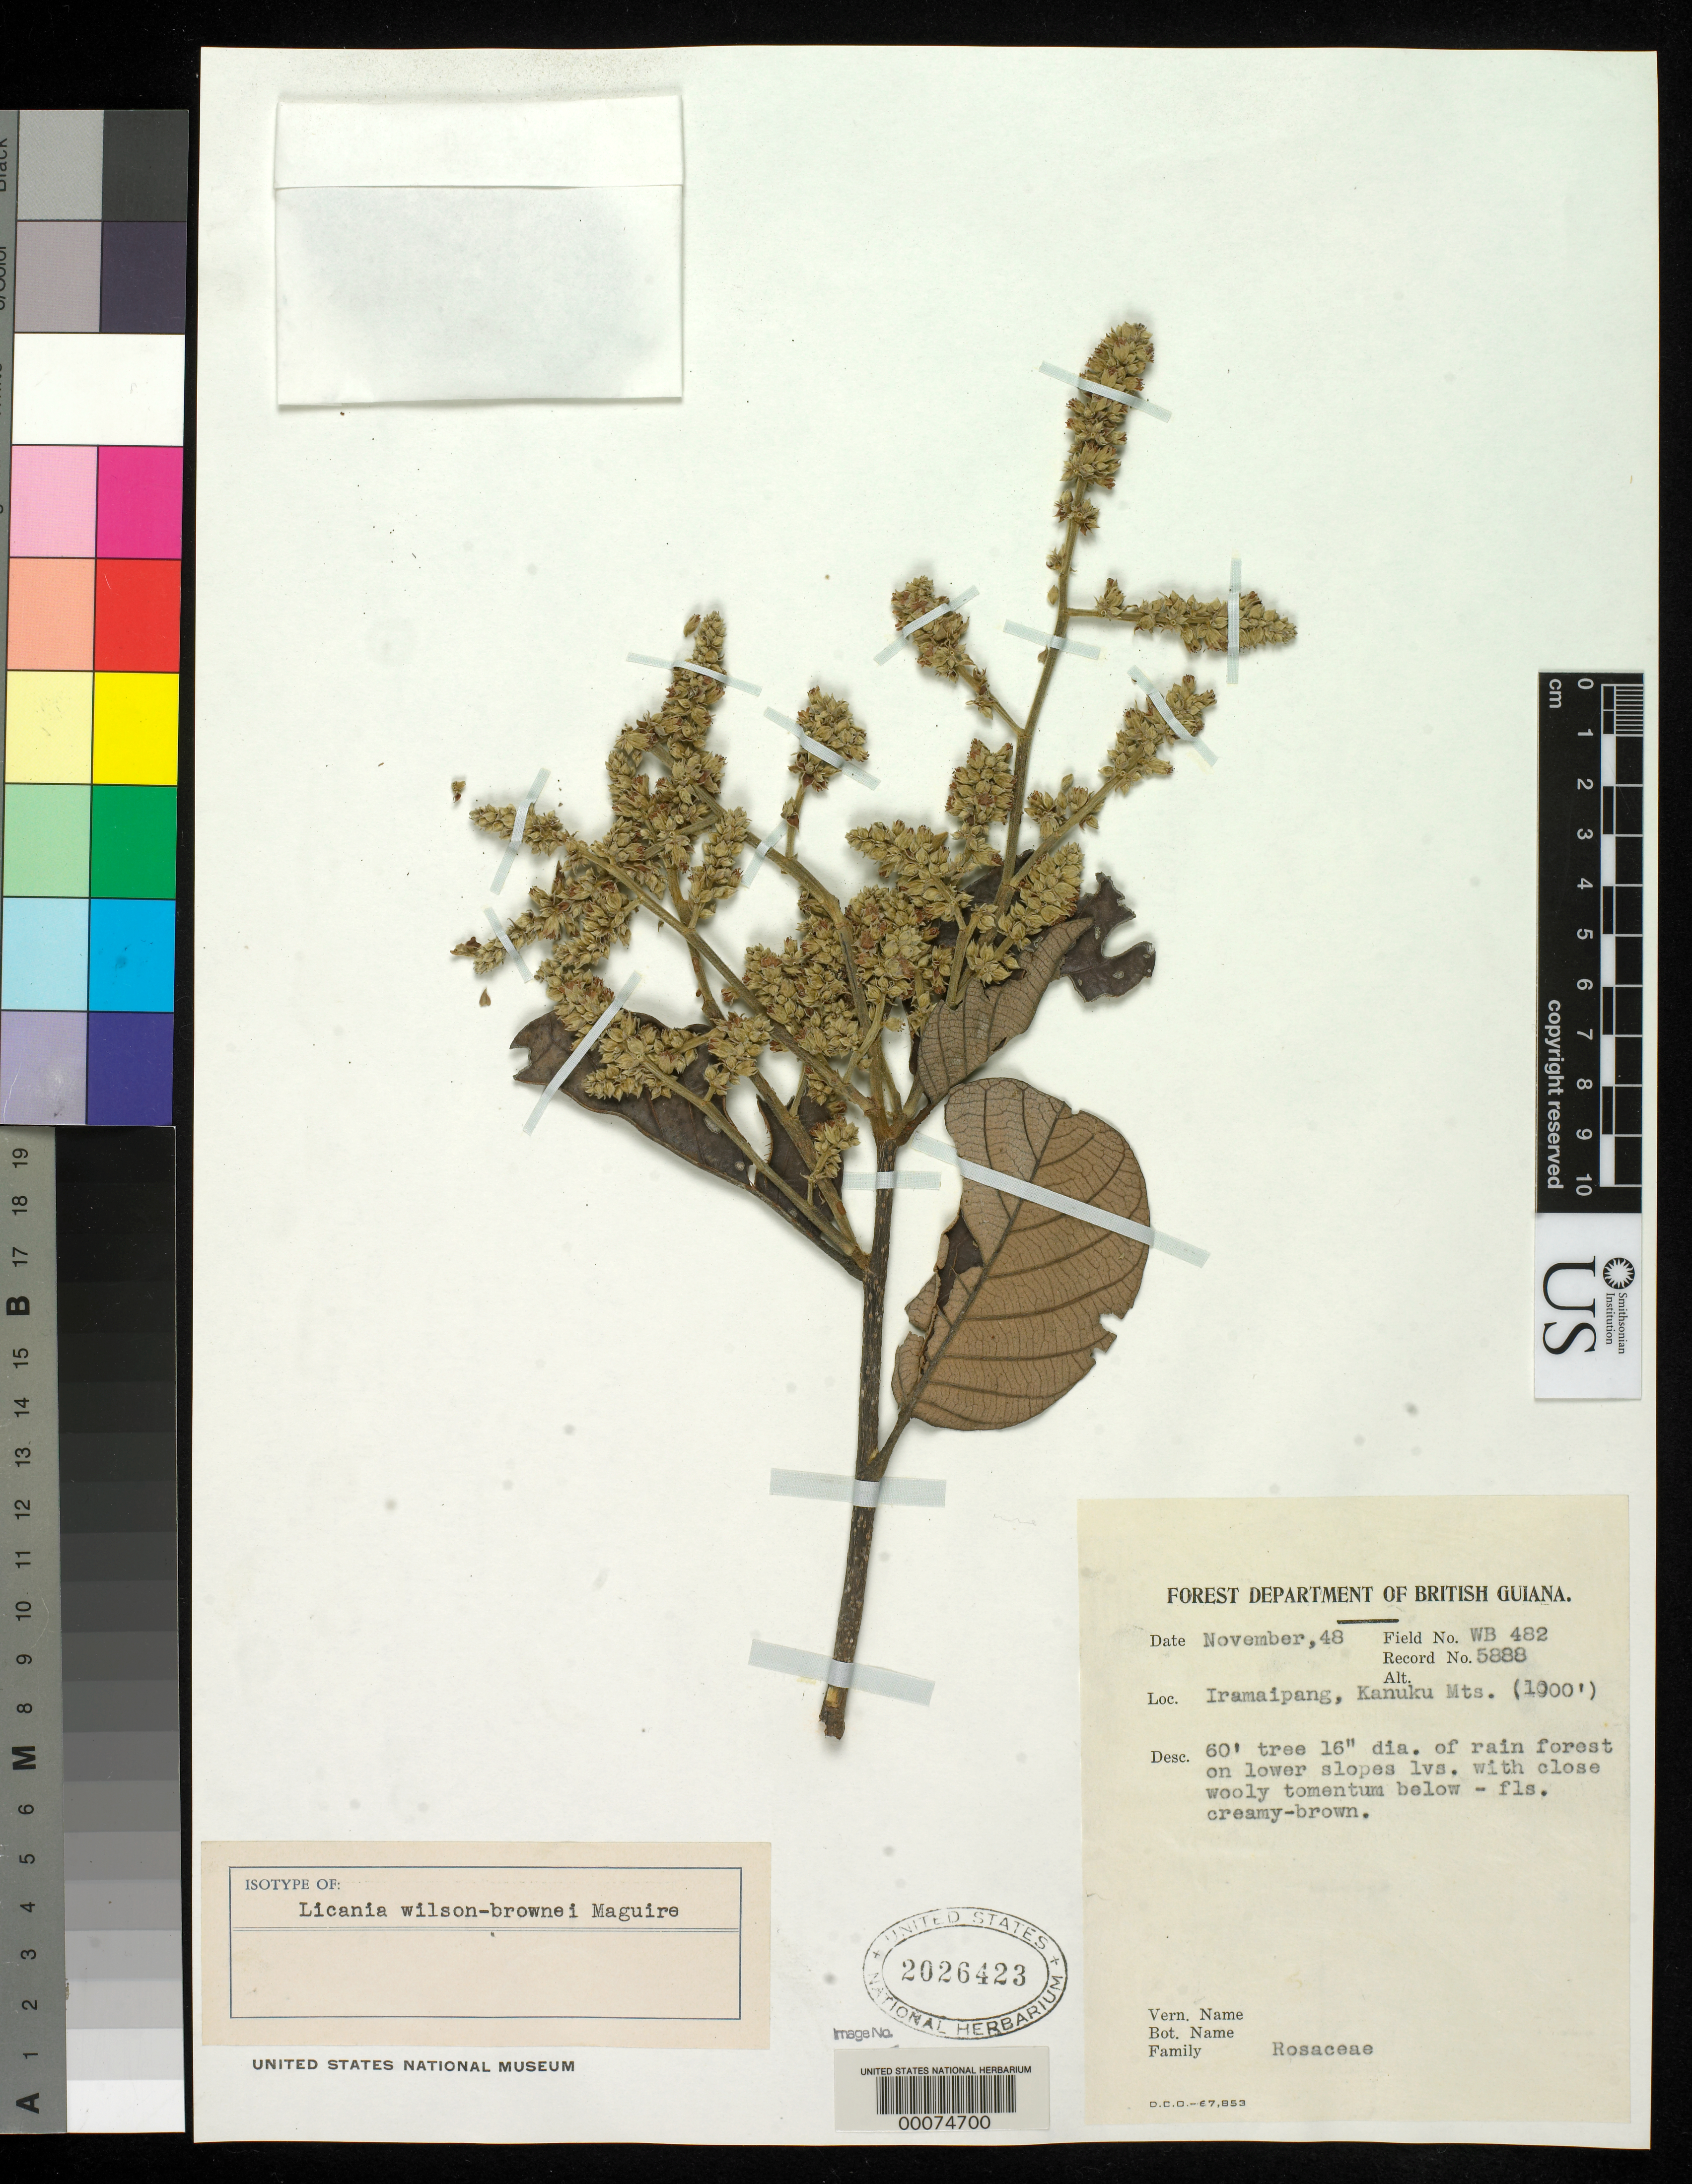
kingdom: Plantae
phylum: Tracheophyta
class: Magnoliopsida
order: Malpighiales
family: Chrysobalanaceae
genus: Licania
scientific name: Licania wilson-brownei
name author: Maguire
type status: Isotype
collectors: S. J. Wilson-Browne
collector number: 482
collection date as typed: Nov 1948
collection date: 1948-11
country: Guyana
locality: Mt. Iramaikpang, Kanuka Mts.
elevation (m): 305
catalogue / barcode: US 2026423